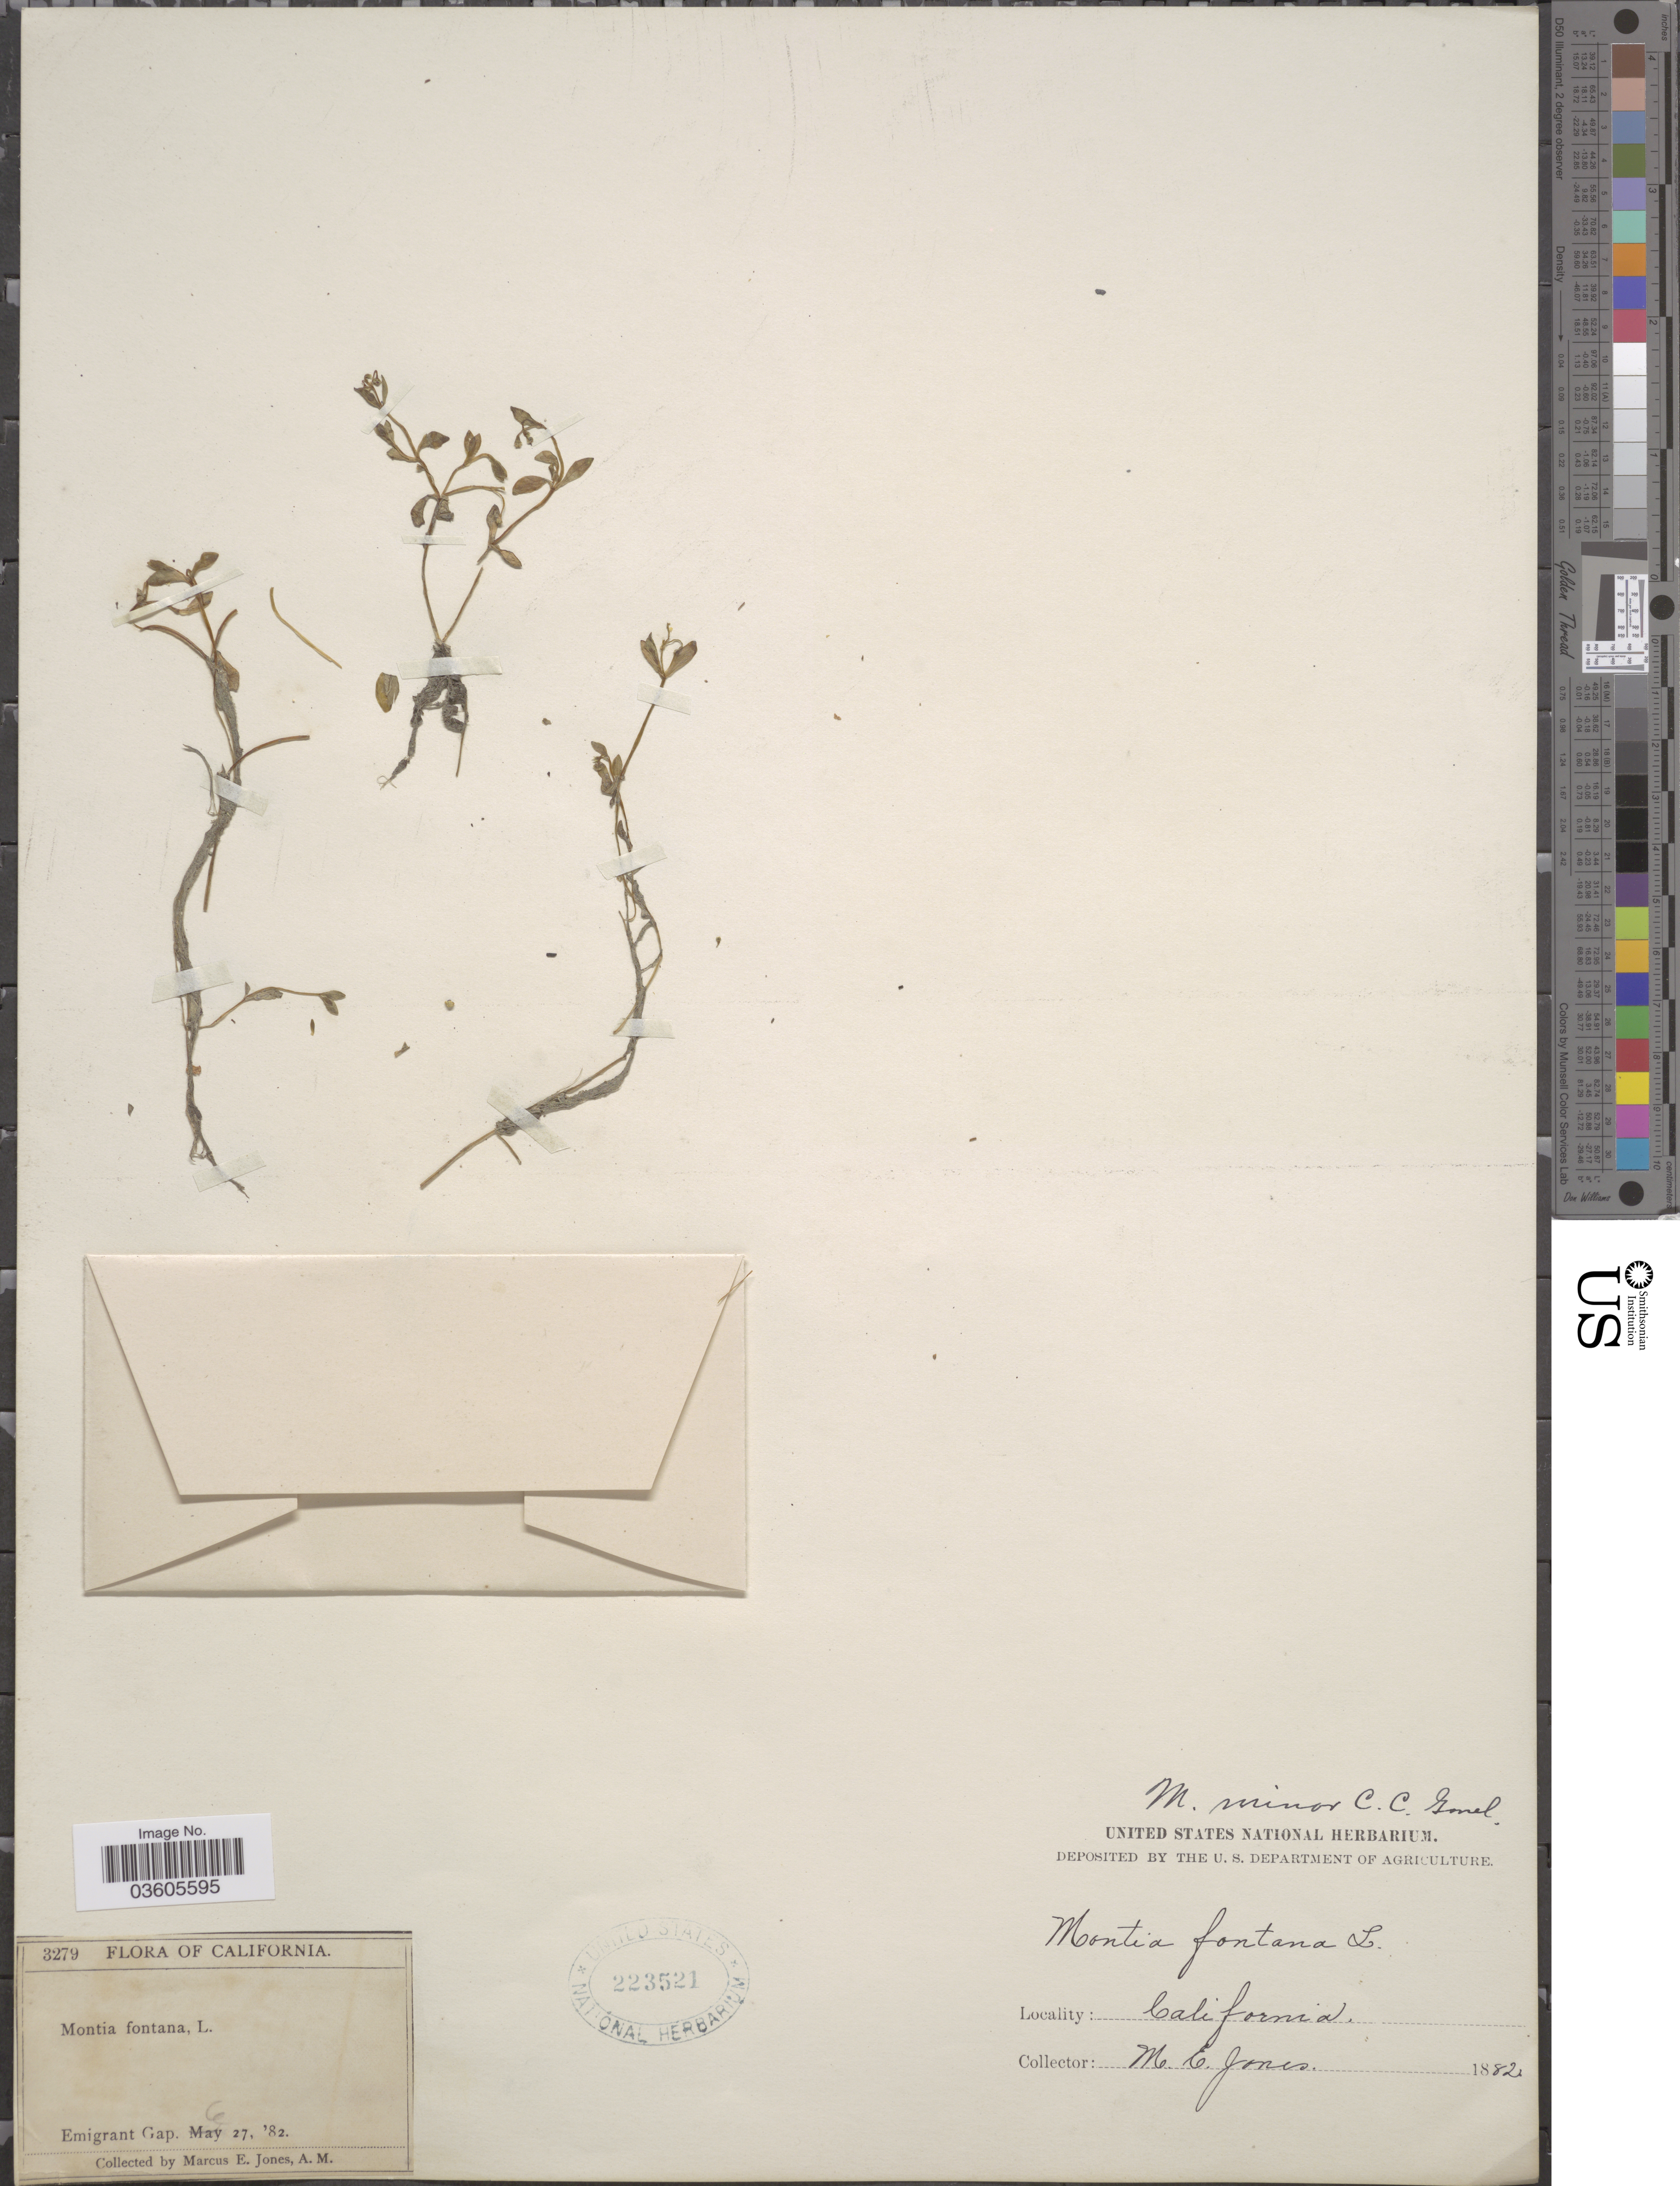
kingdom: Plantae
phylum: Tracheophyta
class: Magnoliopsida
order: Caryophyllales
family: Montiaceae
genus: Montia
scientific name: Montia minor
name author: C.C. Gmel.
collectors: M. E. Jones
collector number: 3279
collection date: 1882-06-27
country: United States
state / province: California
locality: Emigrant Gap.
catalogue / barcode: US 223521